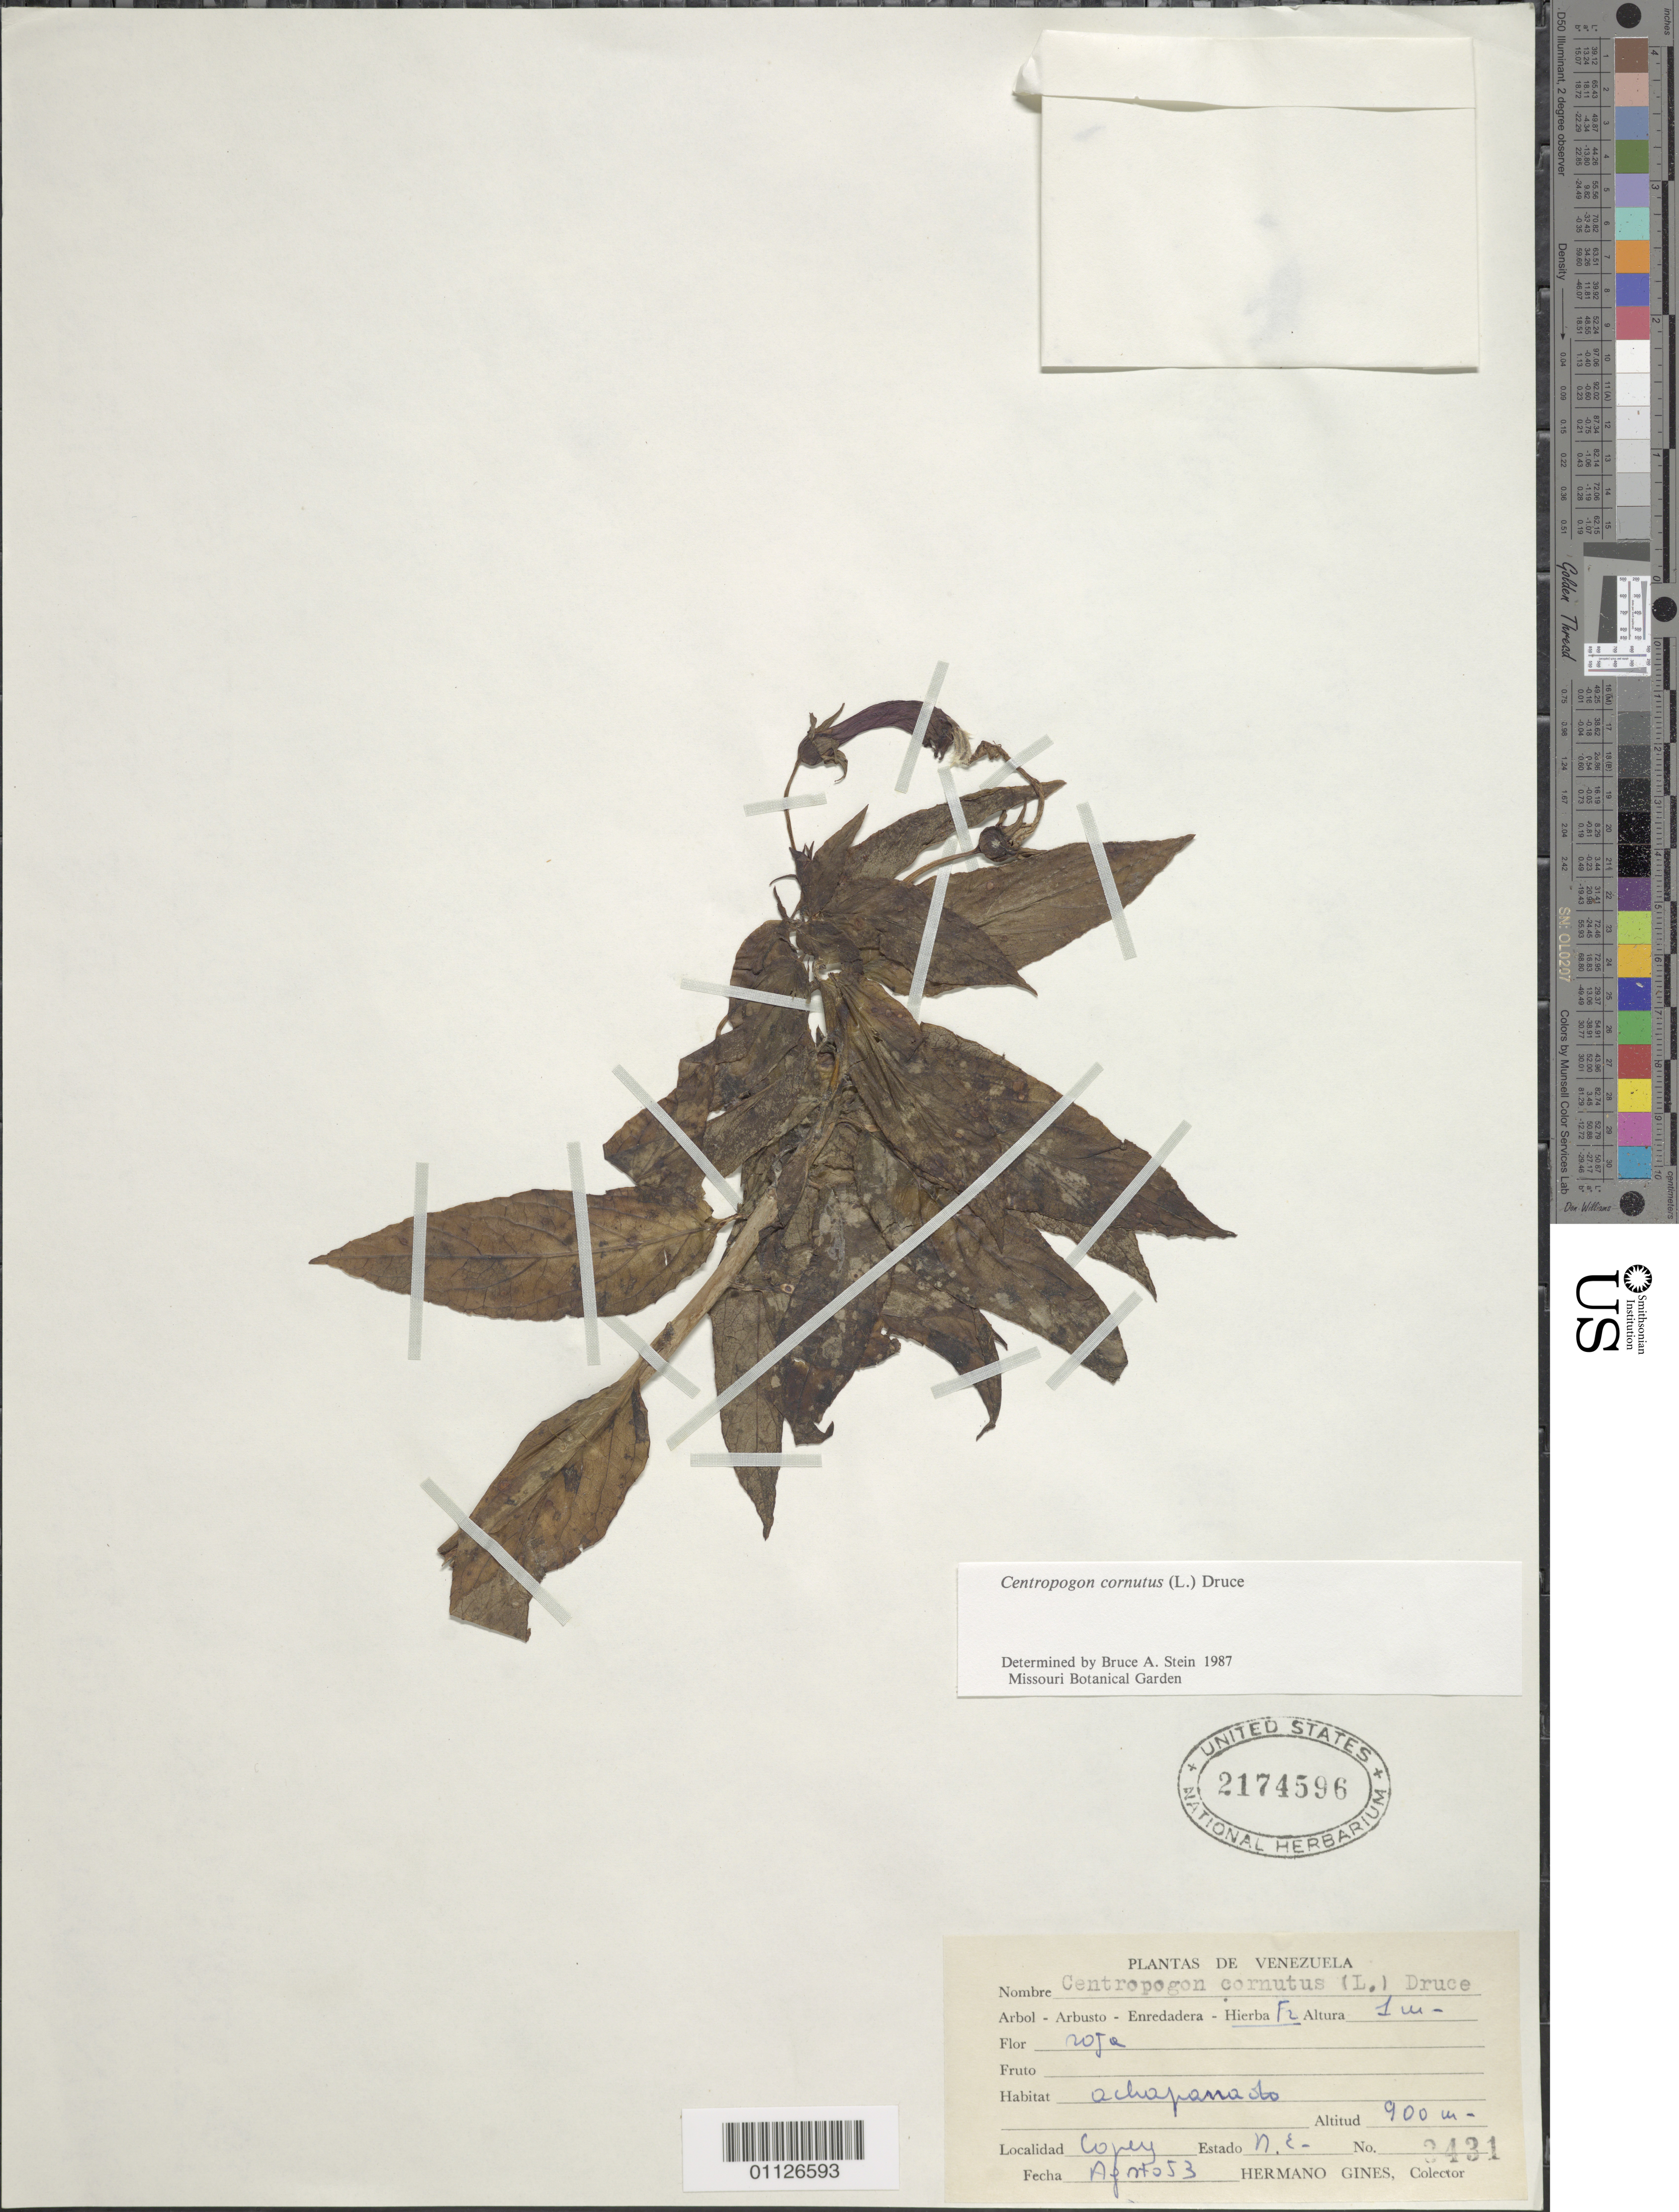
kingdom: Plantae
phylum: Tracheophyta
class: Magnoliopsida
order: Asterales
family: Campanulaceae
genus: Centropogon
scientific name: Centropogon cornutus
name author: (L.) Druce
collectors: Bro. Gines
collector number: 3431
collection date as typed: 01 Aug 1953 to 31 Aug 1953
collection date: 1953-08-01/1953-08-31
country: Venezuela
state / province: Nueva Esparta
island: Margarita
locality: Copey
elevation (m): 900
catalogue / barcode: US 2174596